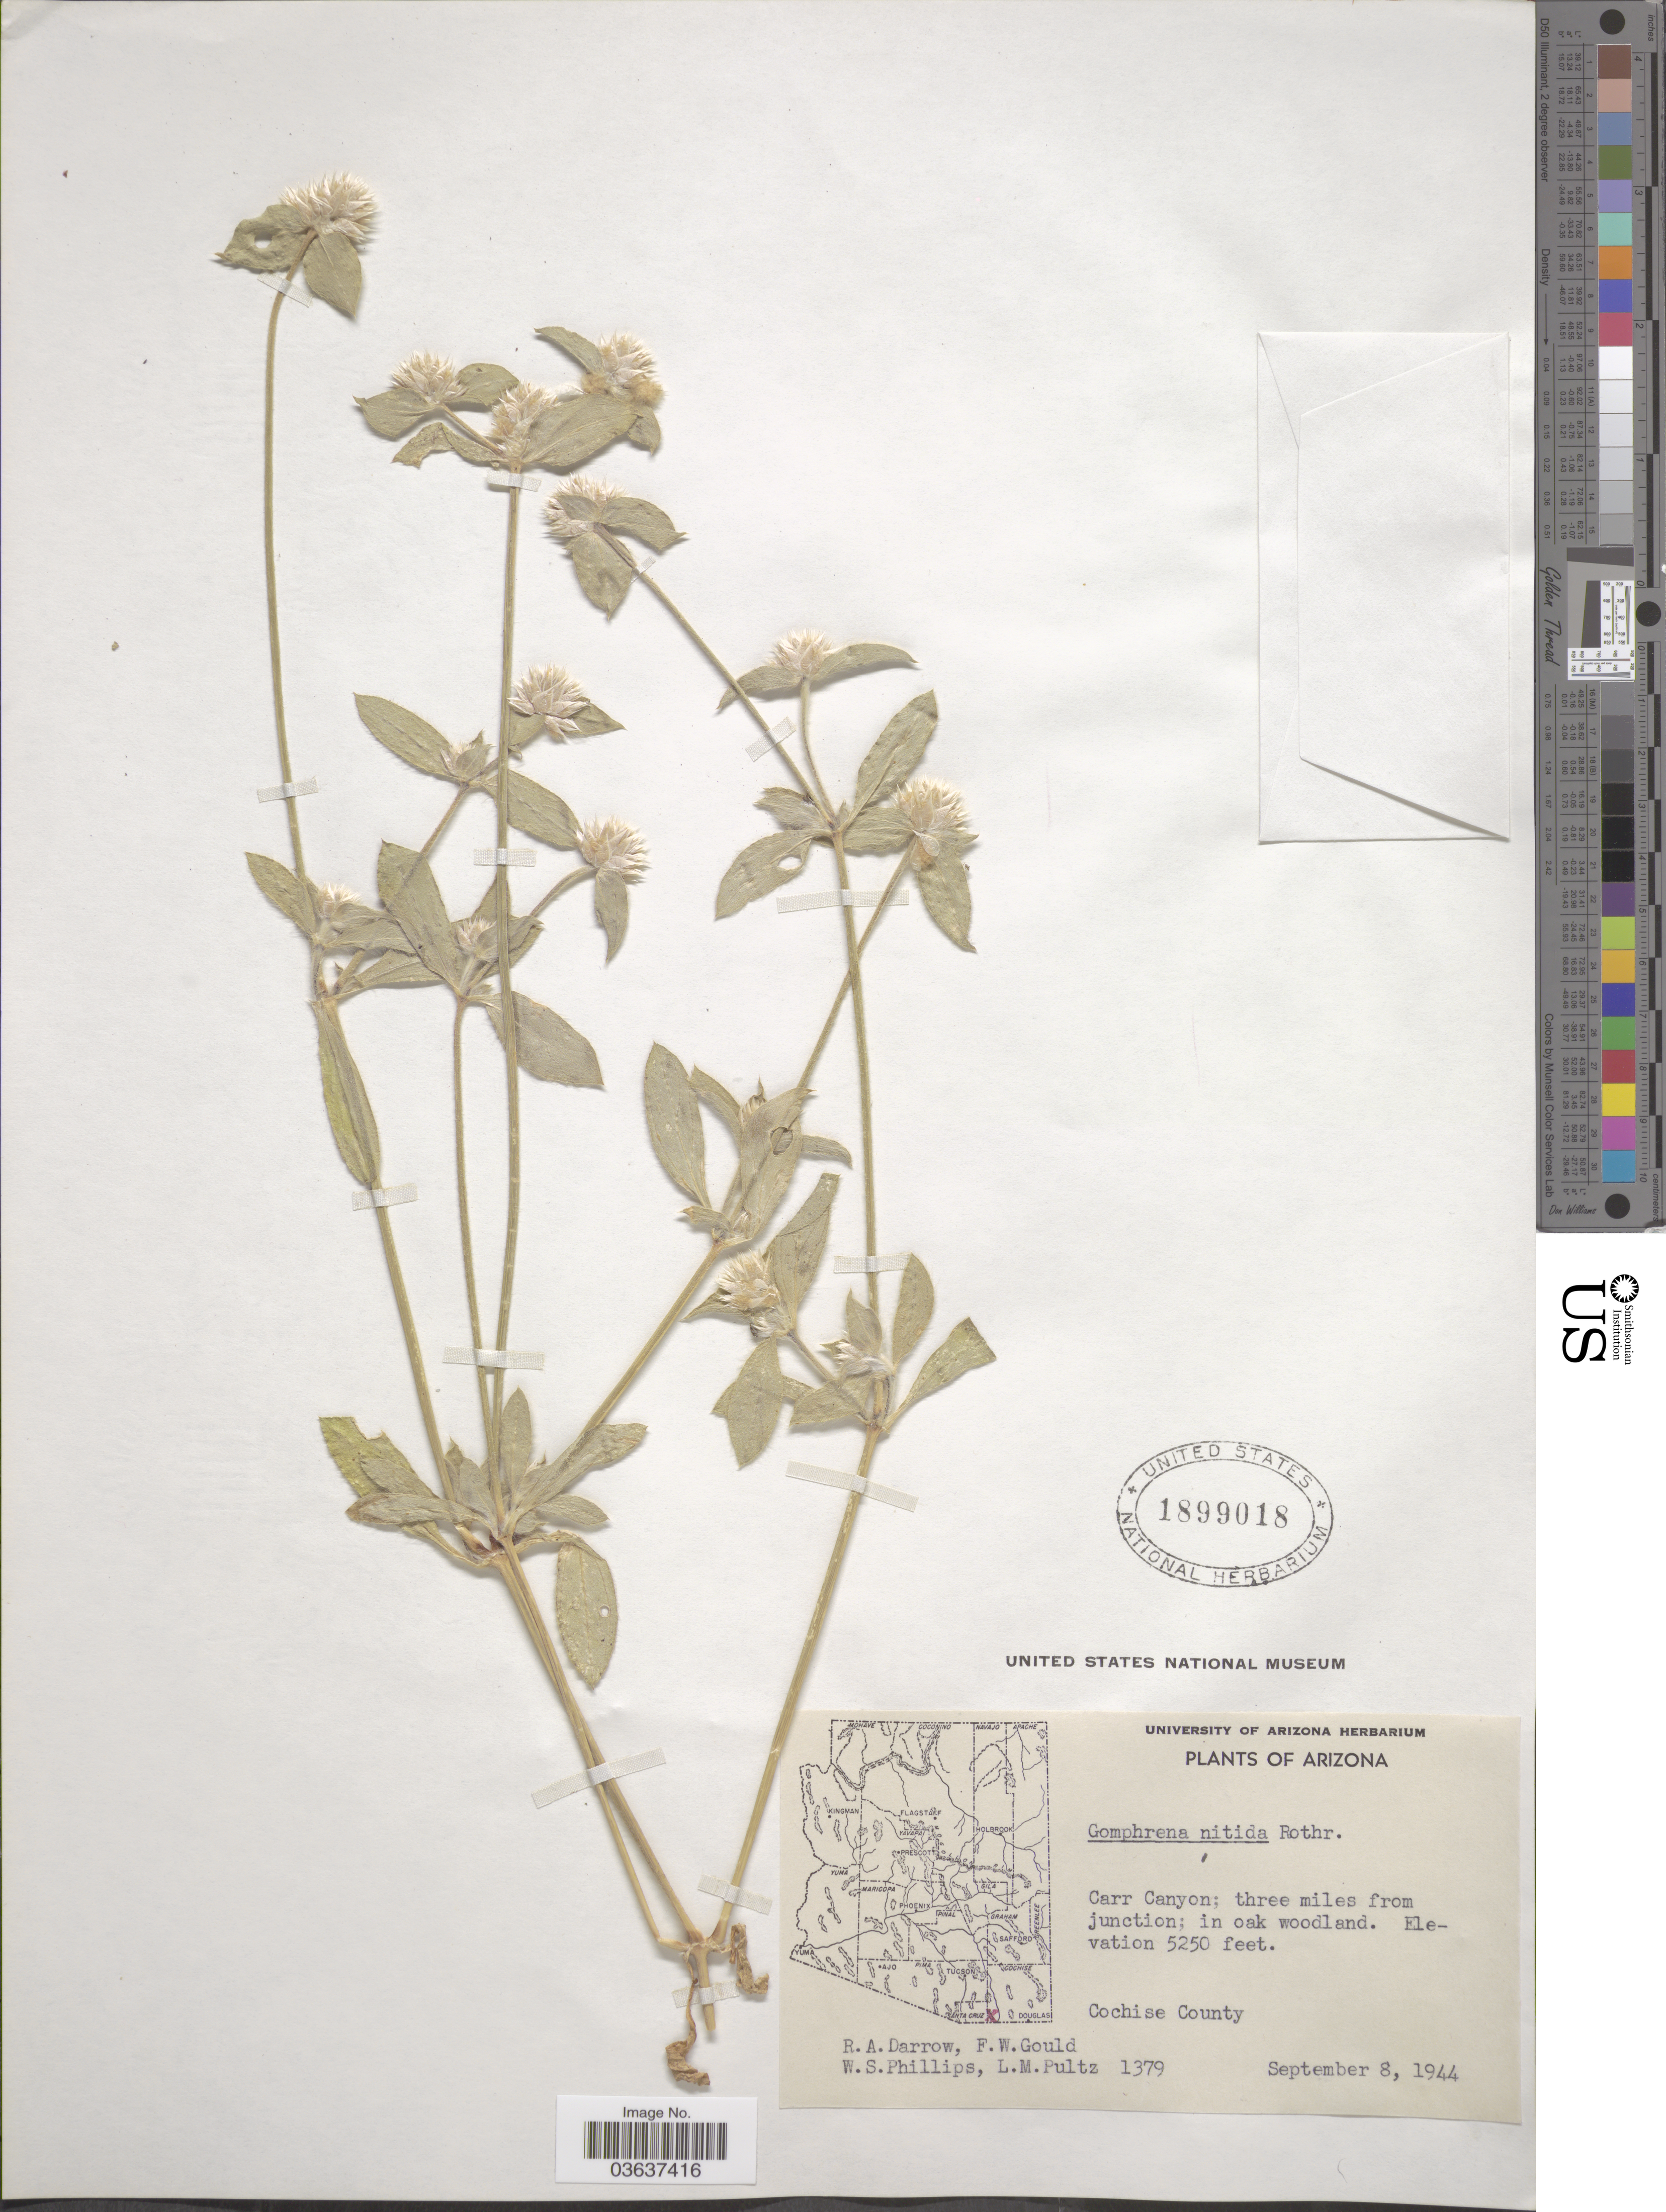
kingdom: Plantae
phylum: Tracheophyta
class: Magnoliopsida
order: Caryophyllales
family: Amaranthaceae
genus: Gomphrena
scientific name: Gomphrena nitida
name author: Rothr.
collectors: R. A. Darrow, F. W. Gould, W. S. Phillips & L. Pultz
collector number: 1379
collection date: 1944-09-08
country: United States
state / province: Arizona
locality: Carr Canyon; three miles from junction. Cochise County.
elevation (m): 1600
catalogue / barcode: US 1899018